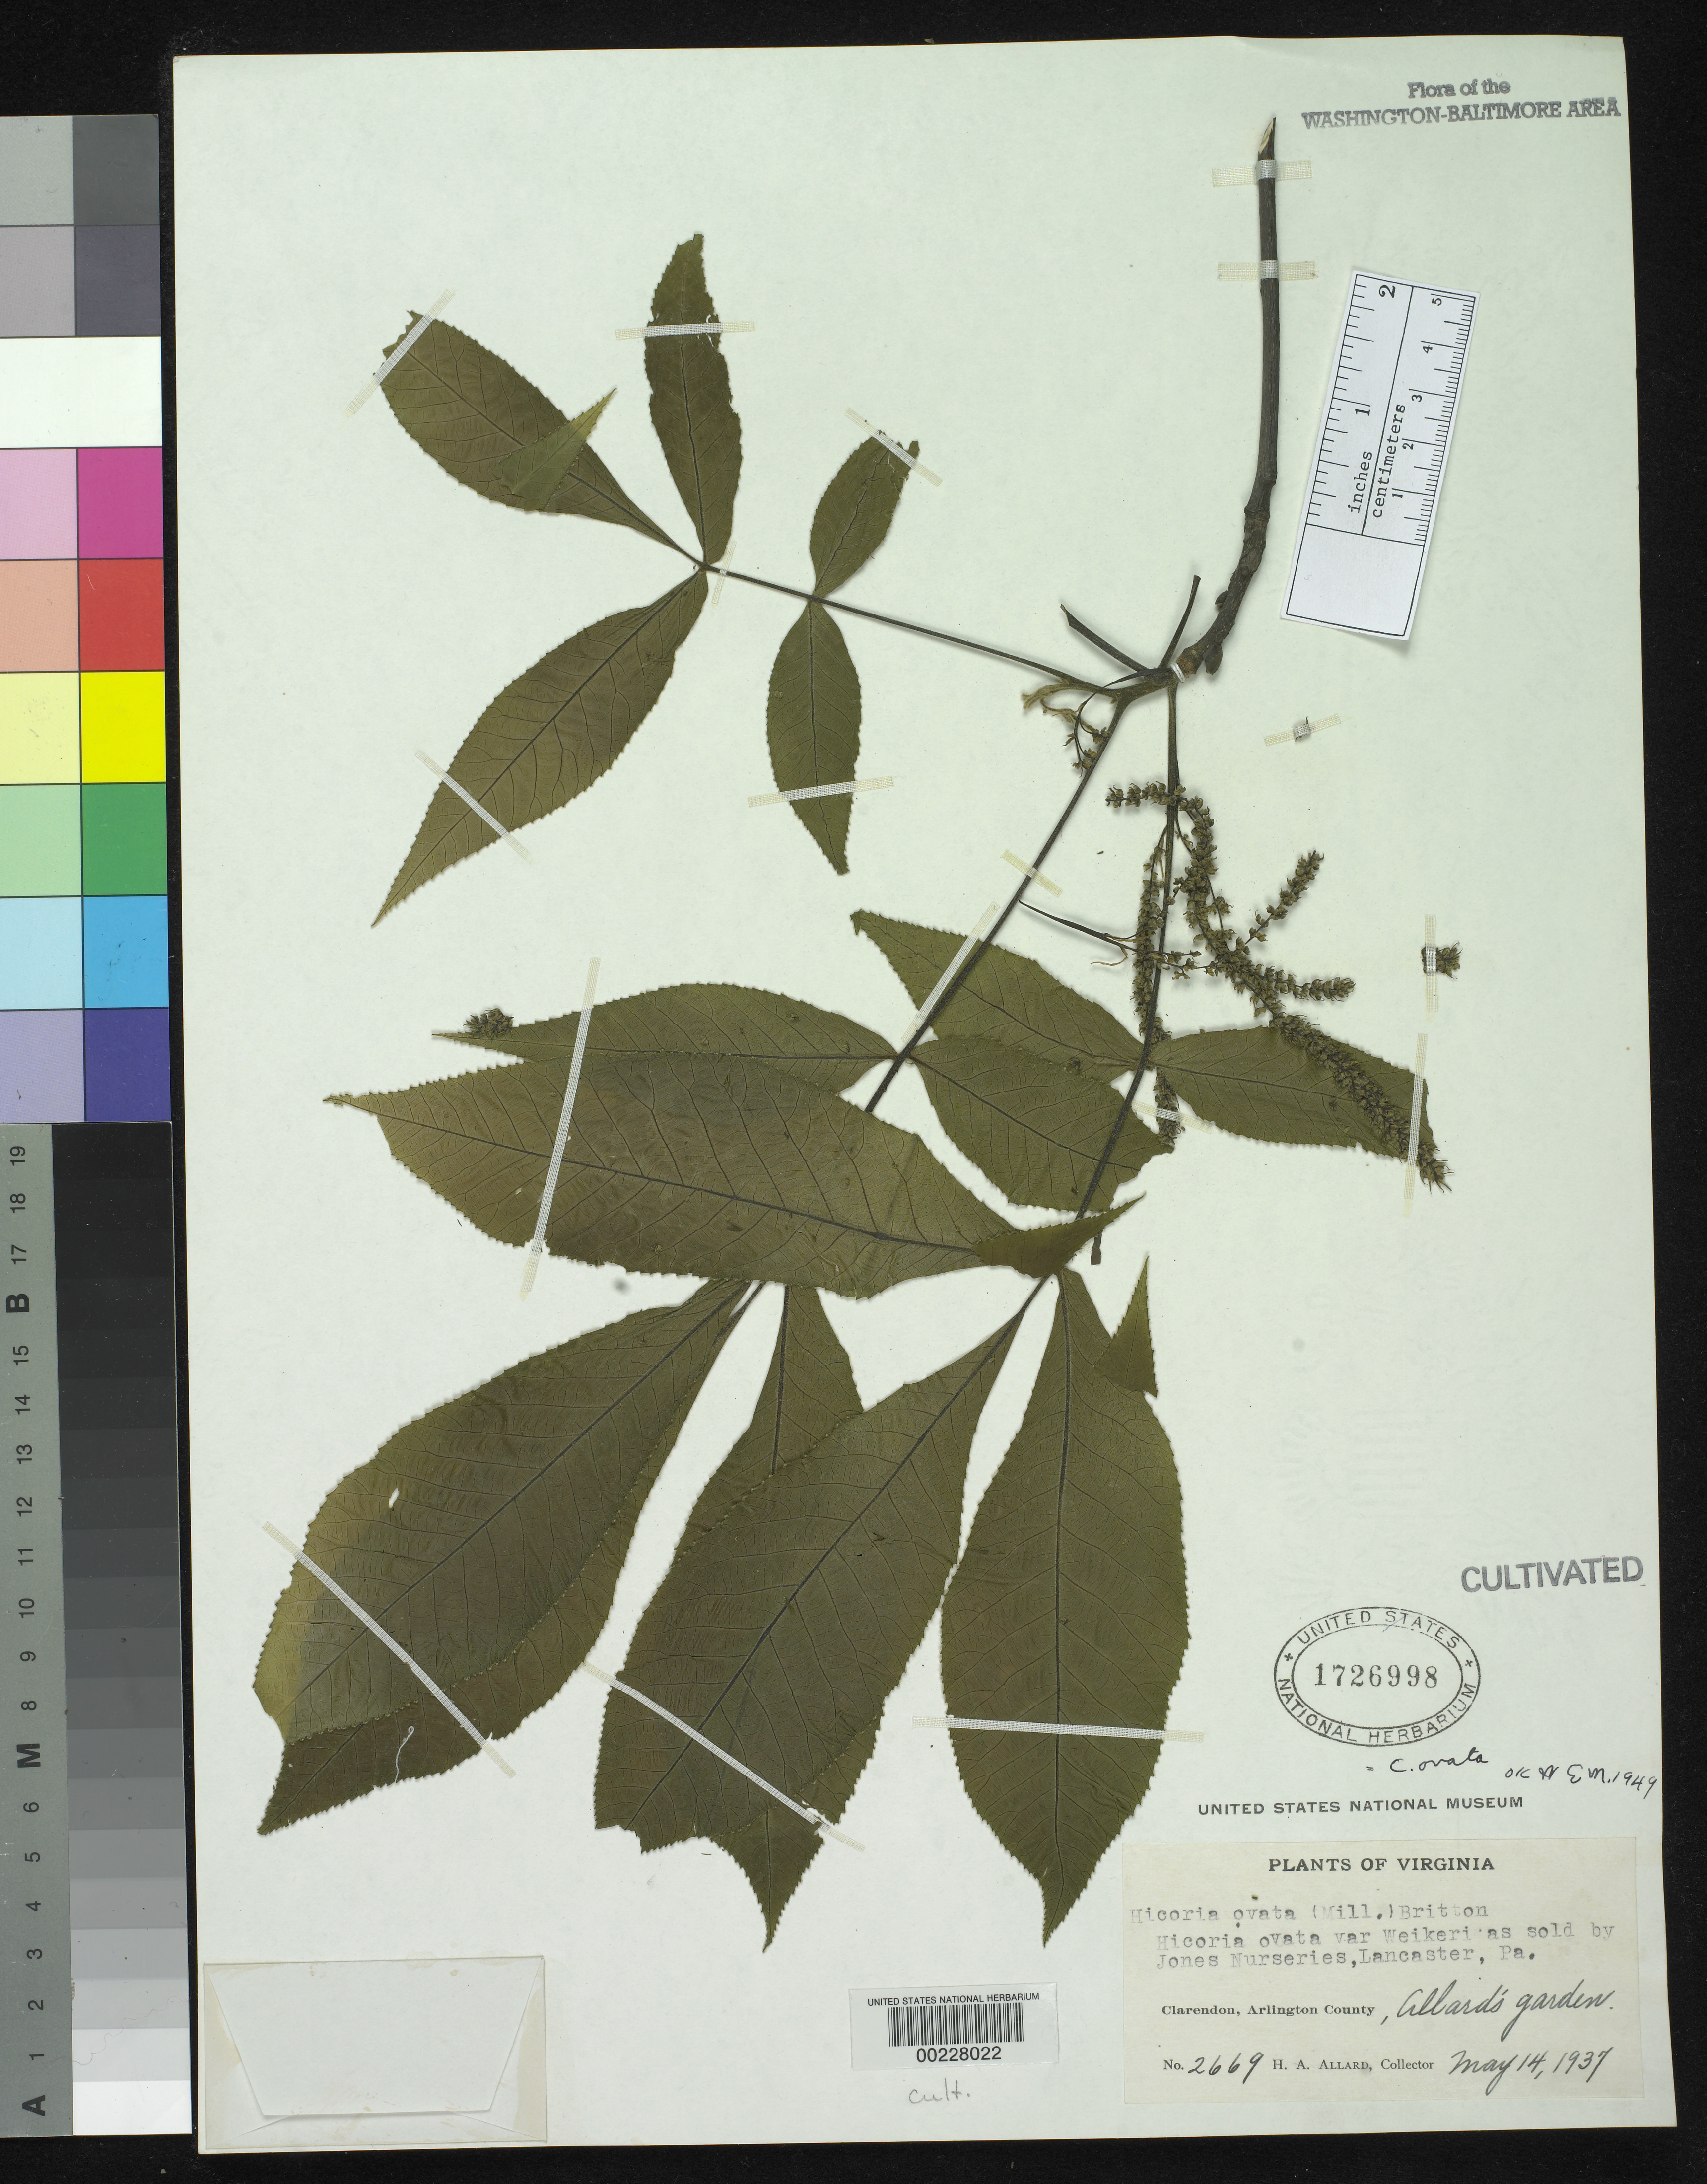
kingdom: Plantae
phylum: Tracheophyta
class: Magnoliopsida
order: Fagales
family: Juglandaceae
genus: Carya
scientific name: Carya ovata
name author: (Mill.) K. Koch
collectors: H. A. Allard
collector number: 2669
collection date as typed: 14 May 1937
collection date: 1937-05-14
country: United States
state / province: Virginia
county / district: Arlington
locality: Clarendon, Allard's Garden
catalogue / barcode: US 1726998